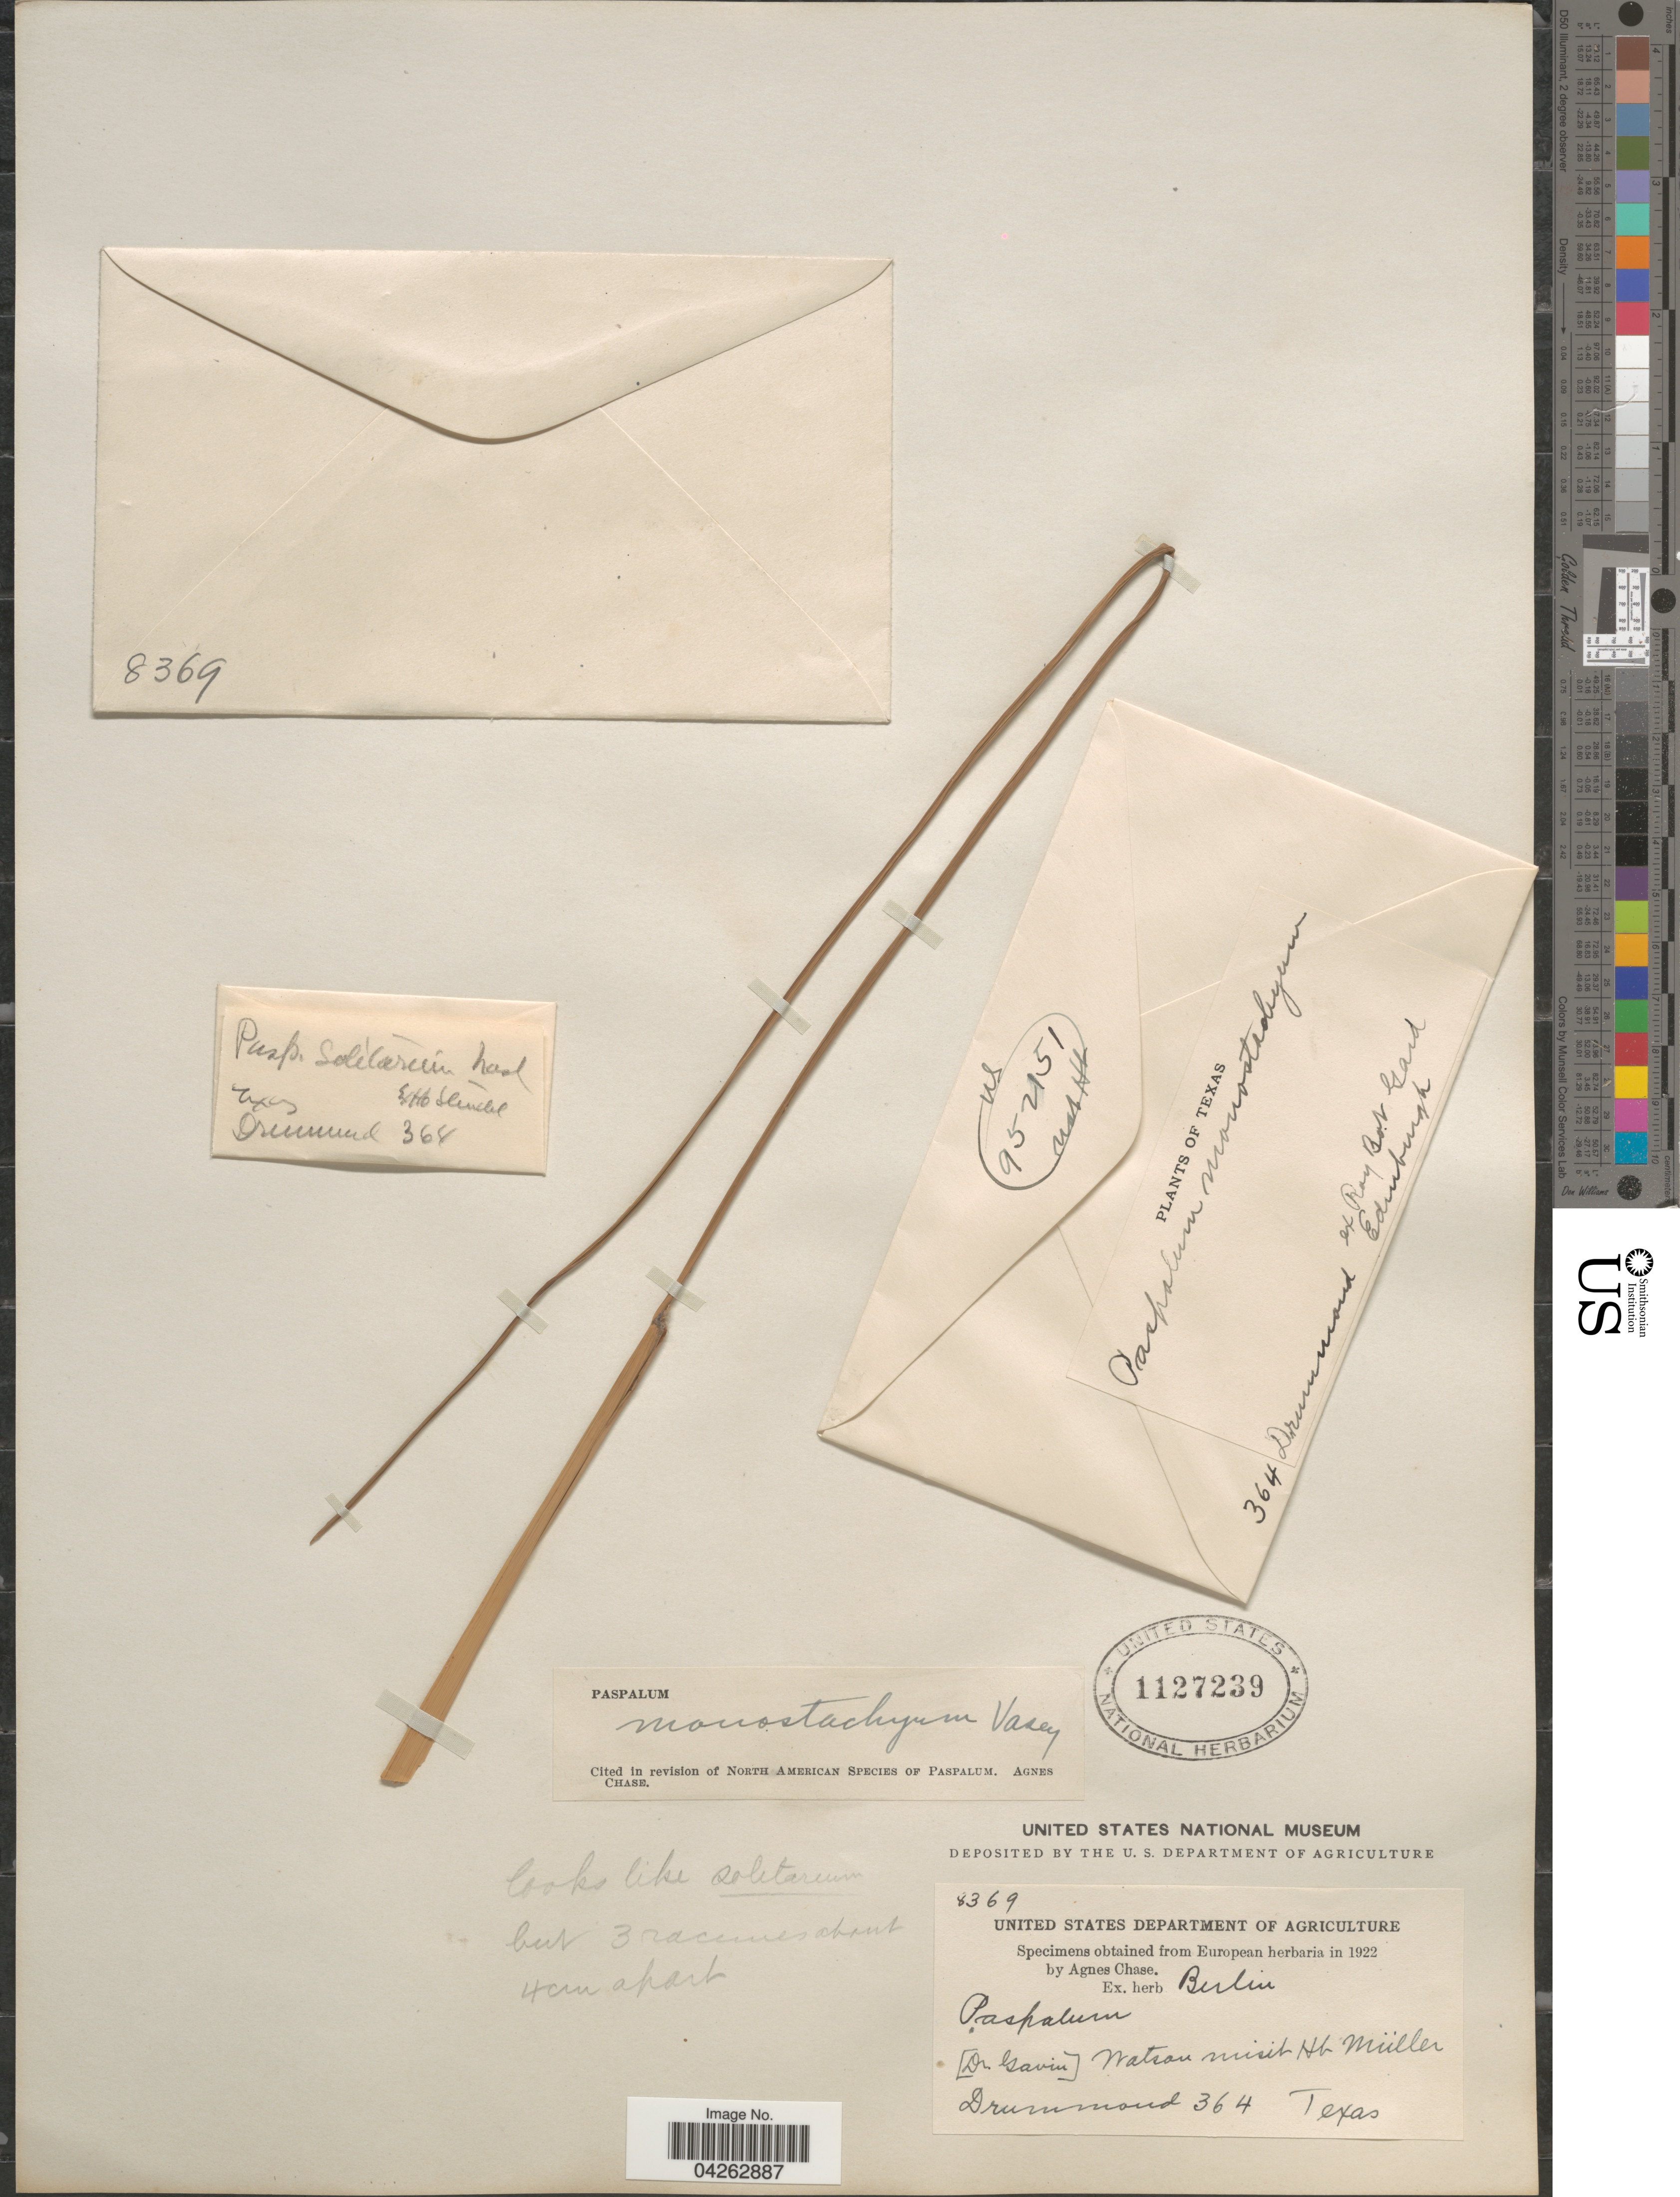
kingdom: Plantae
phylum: Tracheophyta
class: Liliopsida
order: Poales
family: Poaceae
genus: Paspalum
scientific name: Paspalum monostachyum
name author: Vasey ex Chapm.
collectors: -. Drummond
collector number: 364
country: United States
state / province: Texas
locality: Edinburgh [unsure placement].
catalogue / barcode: US 1127239